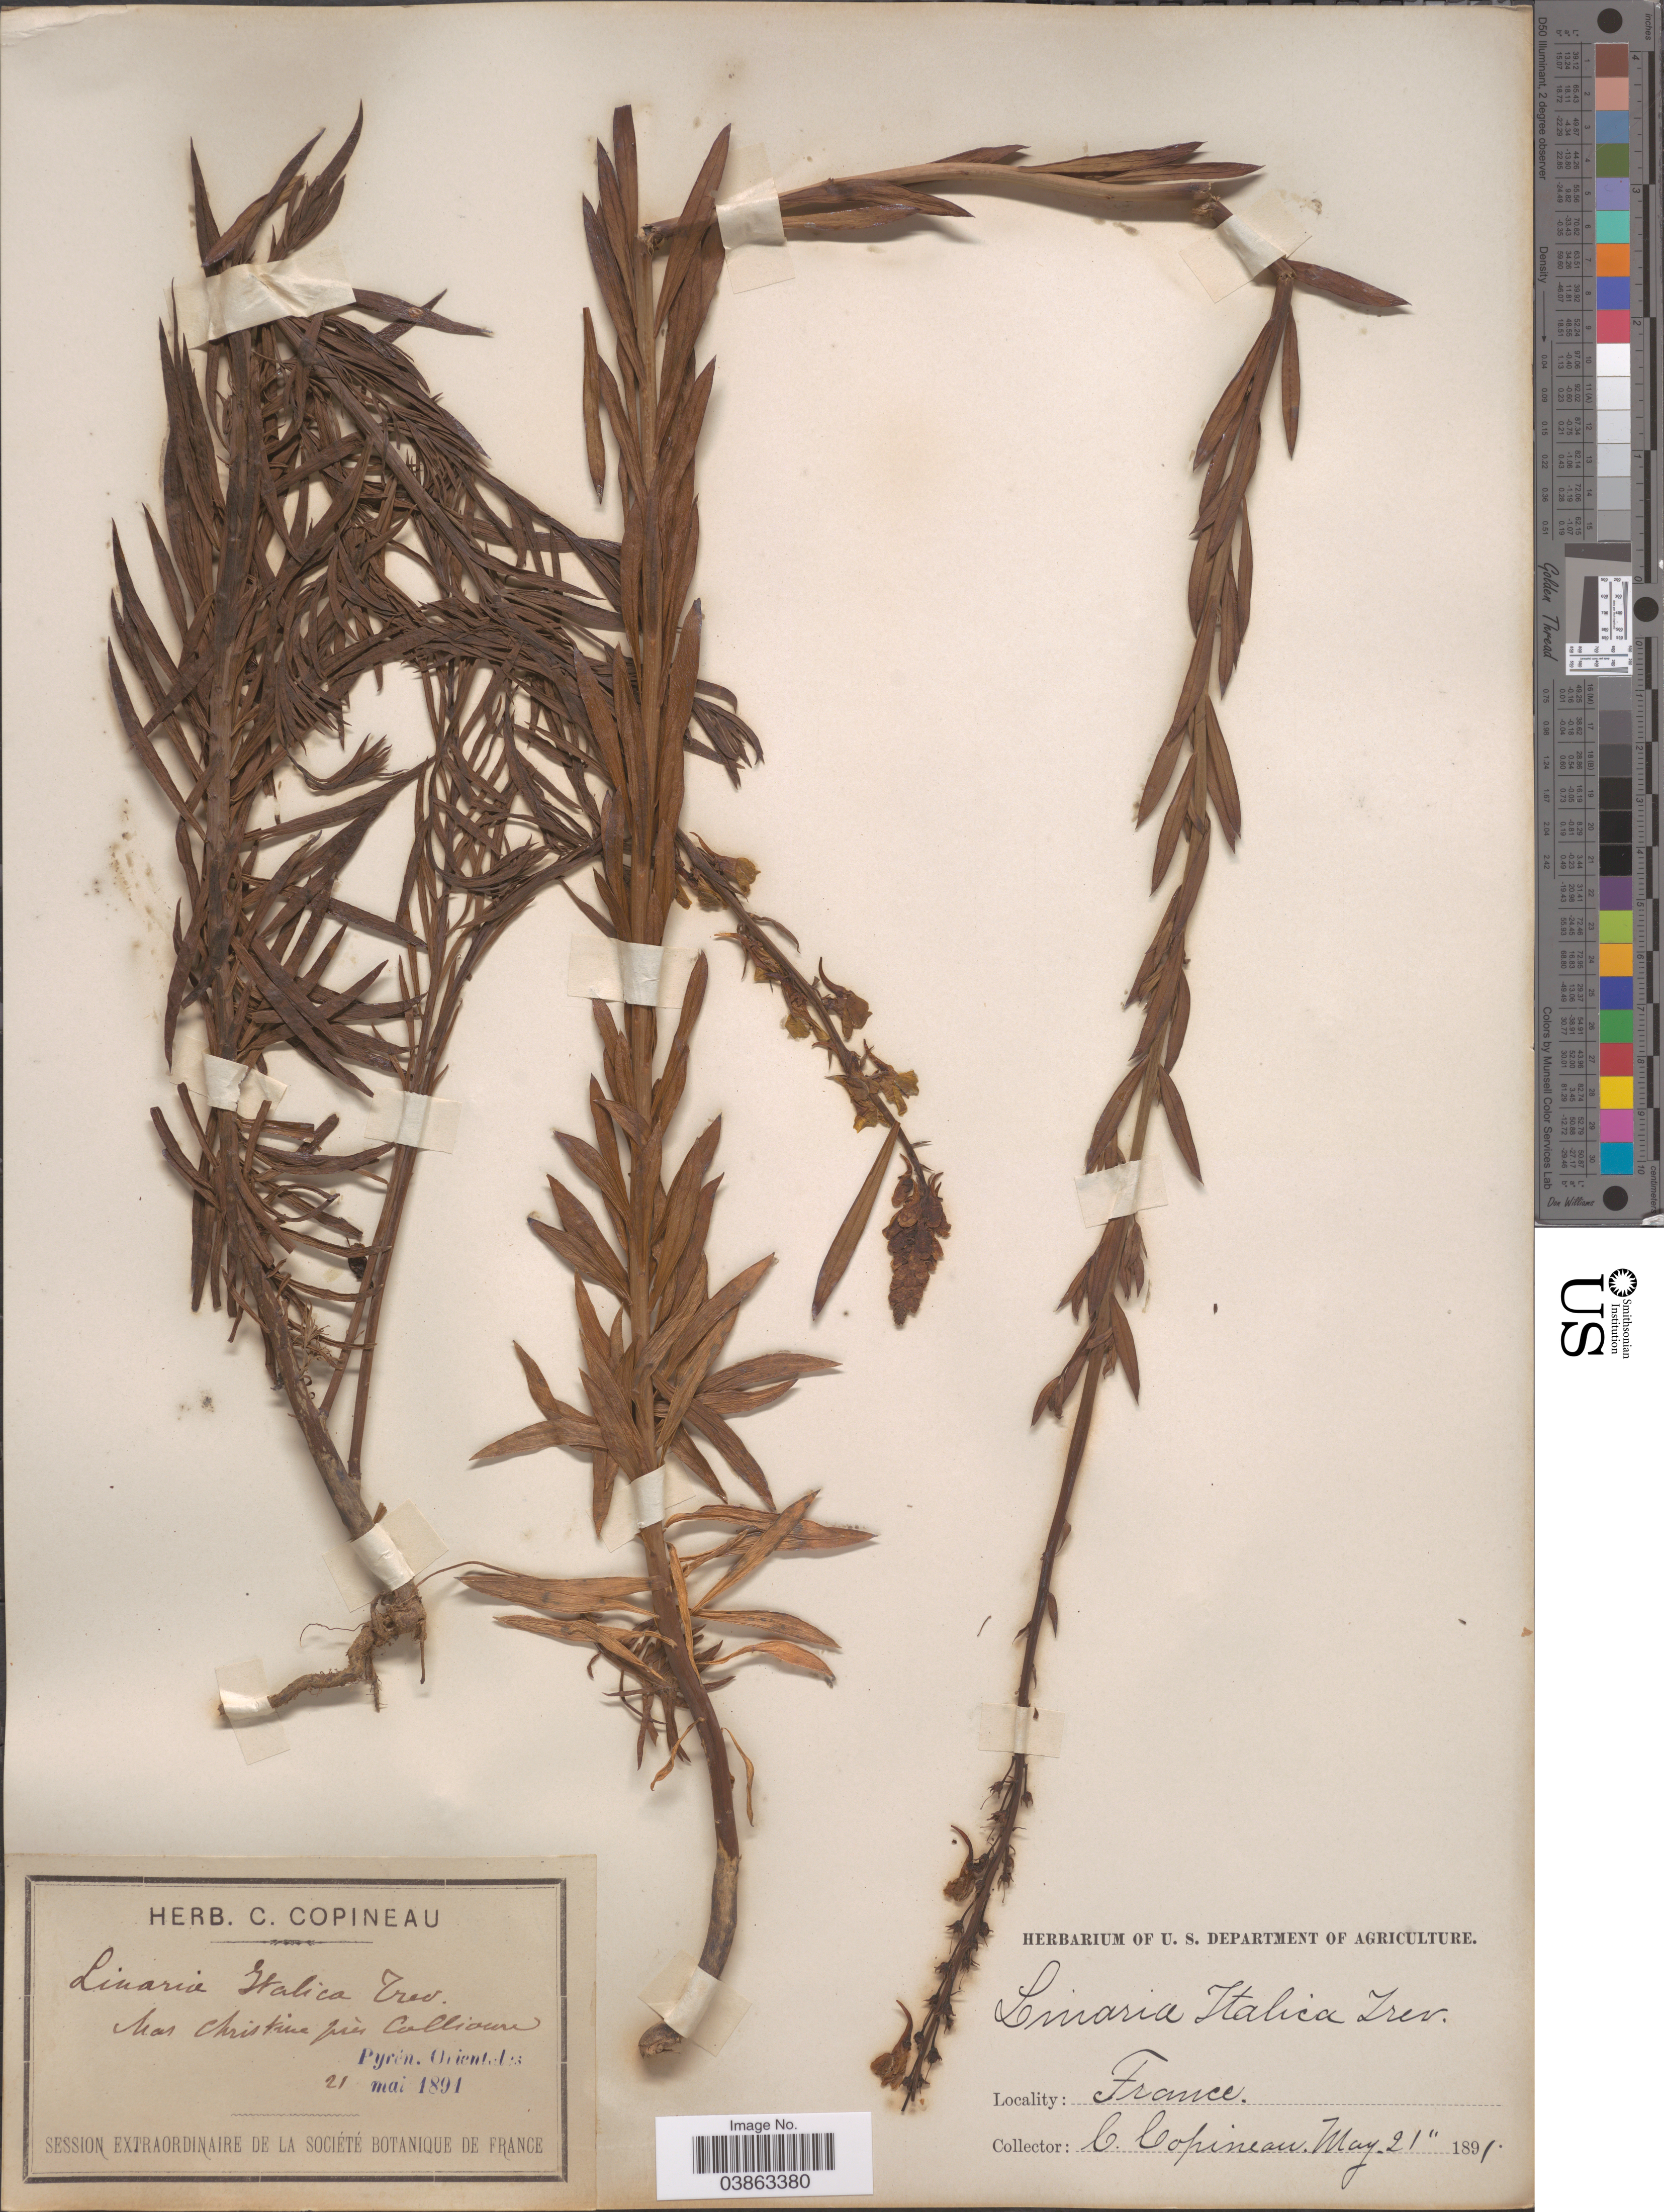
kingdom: Plantae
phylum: Tracheophyta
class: Magnoliopsida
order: Lamiales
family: Plantaginaceae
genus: Linaria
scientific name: Linaria italica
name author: Trevir.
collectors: C. Copineau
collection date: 1891-05-21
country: France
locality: Mas Christine pres Collioure. Pyrén. Orientales.